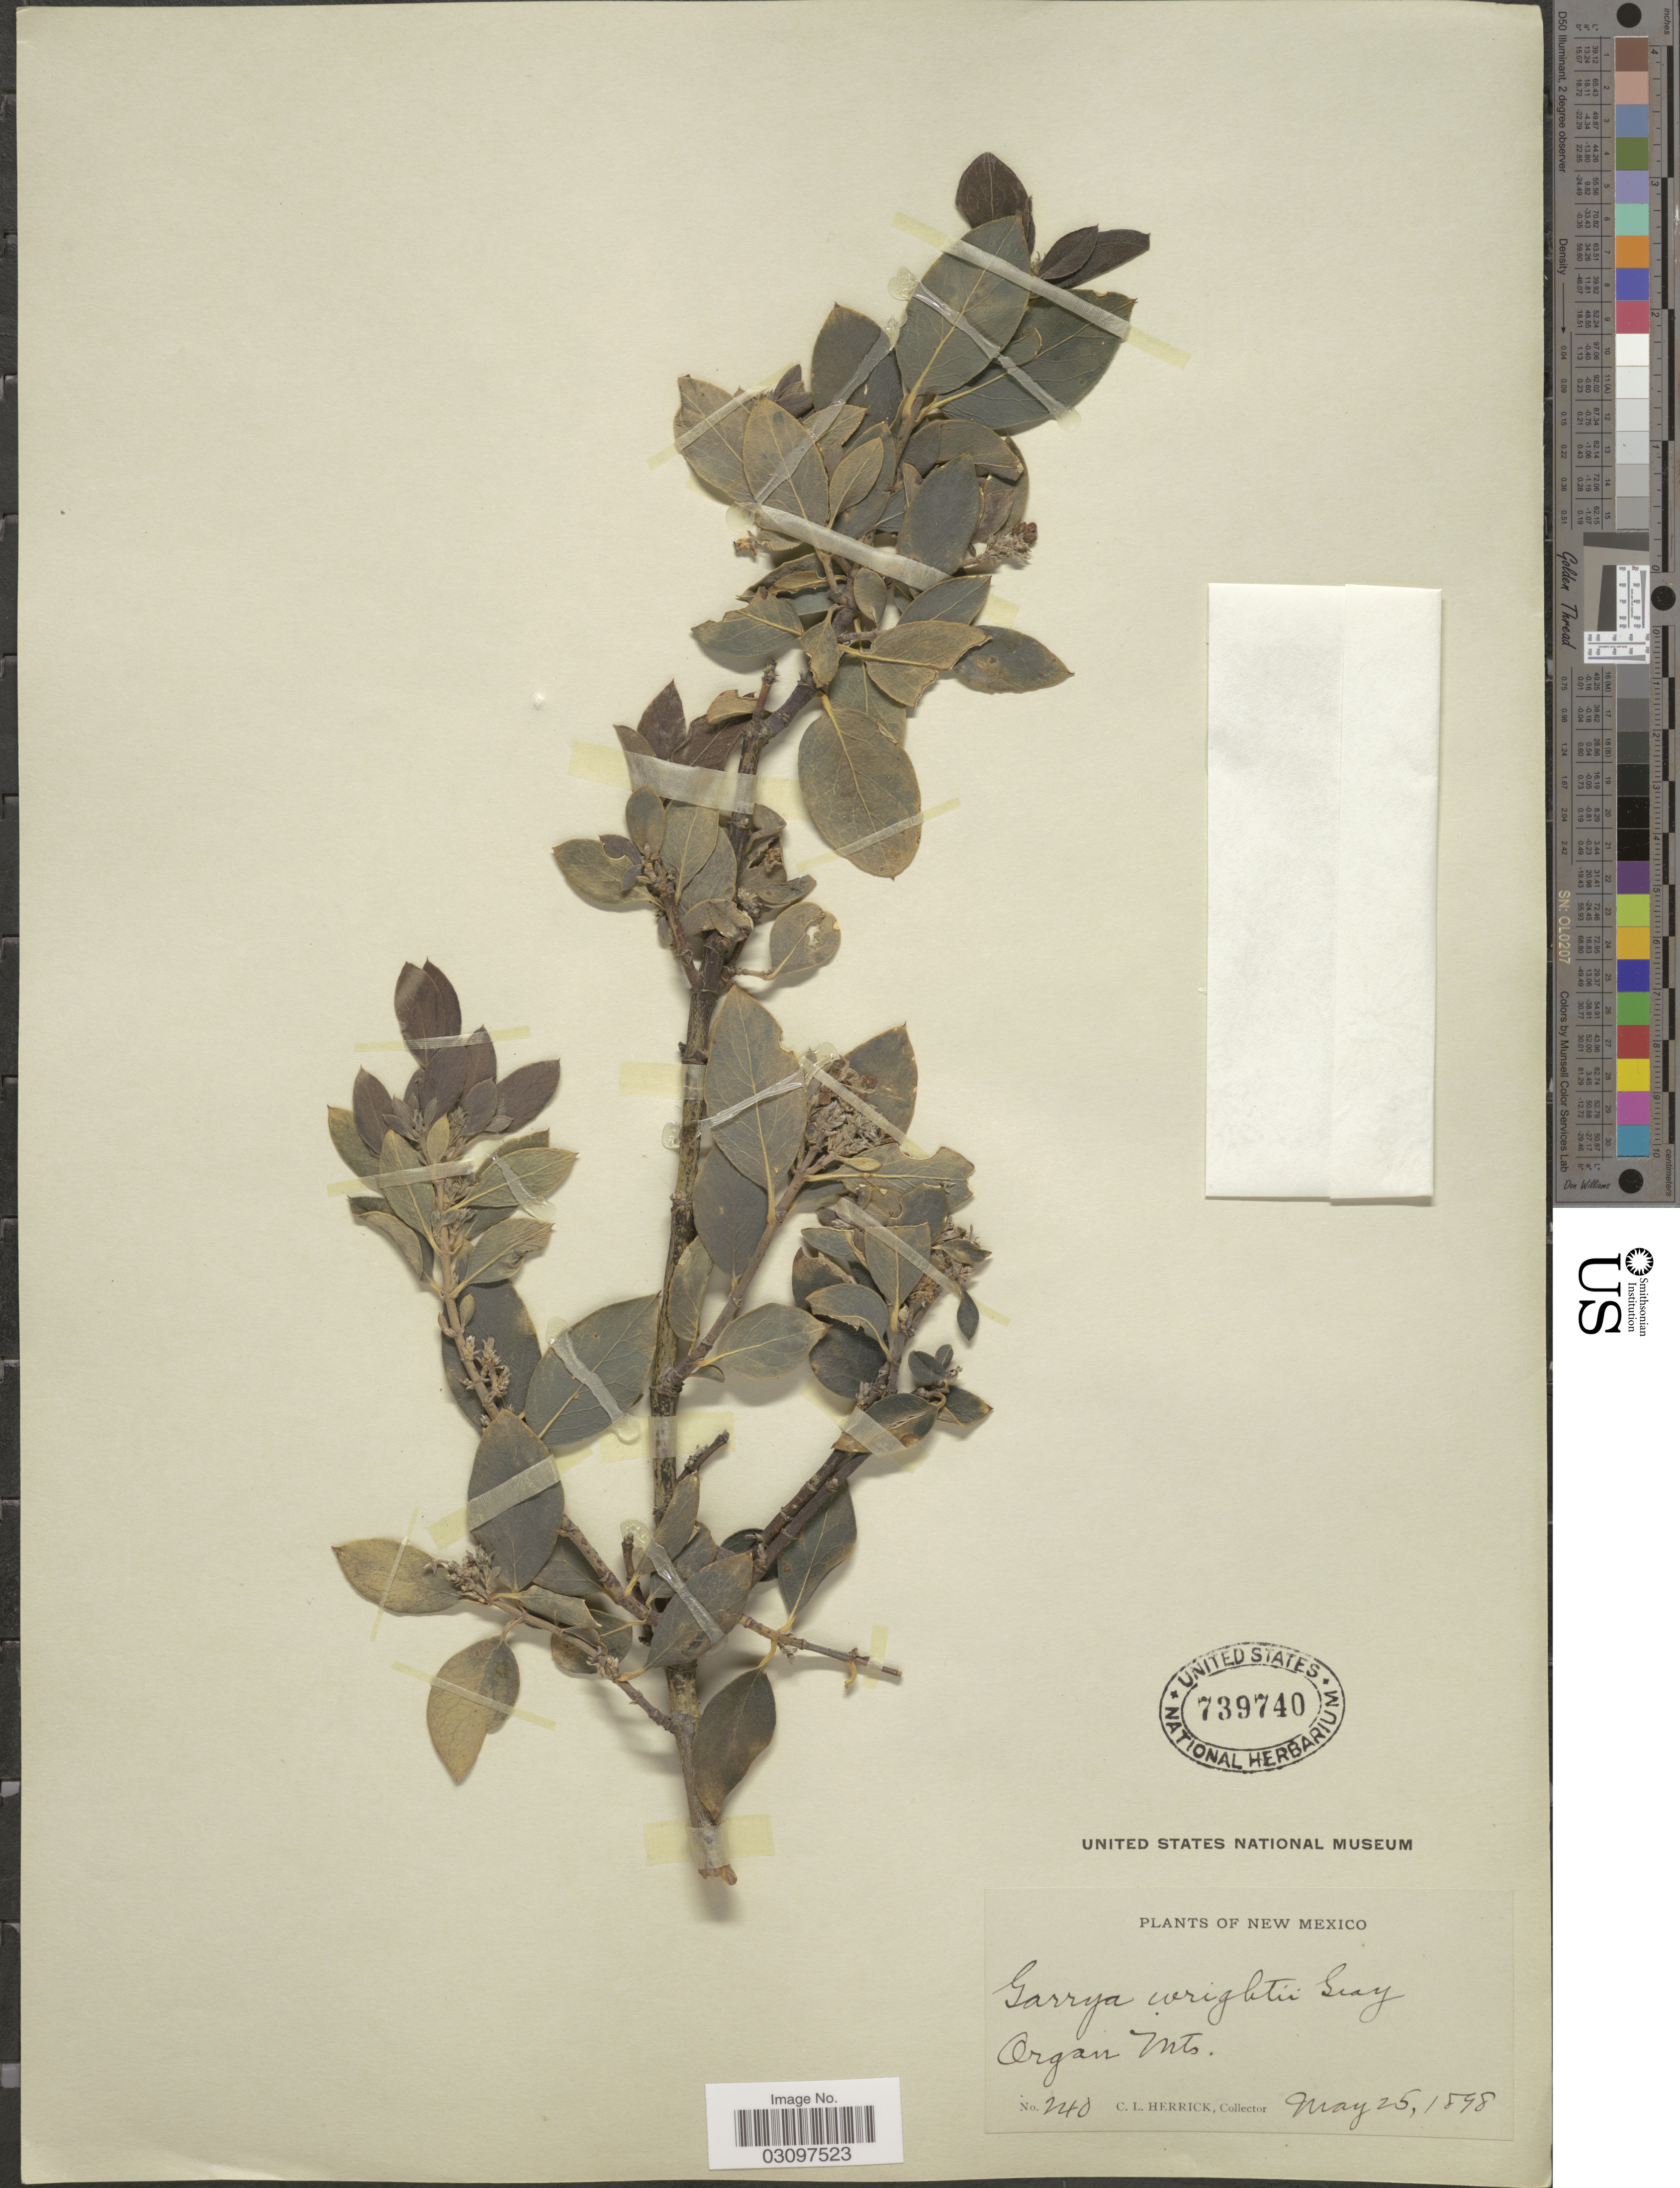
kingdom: Plantae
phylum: Tracheophyta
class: Magnoliopsida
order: Garryales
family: Garryaceae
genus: Garrya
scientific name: Garrya wrightii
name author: Torr.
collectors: C. Herrick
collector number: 240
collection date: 1898-05-25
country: United States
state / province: New Mexico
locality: Organ Mts.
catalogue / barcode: US 739740